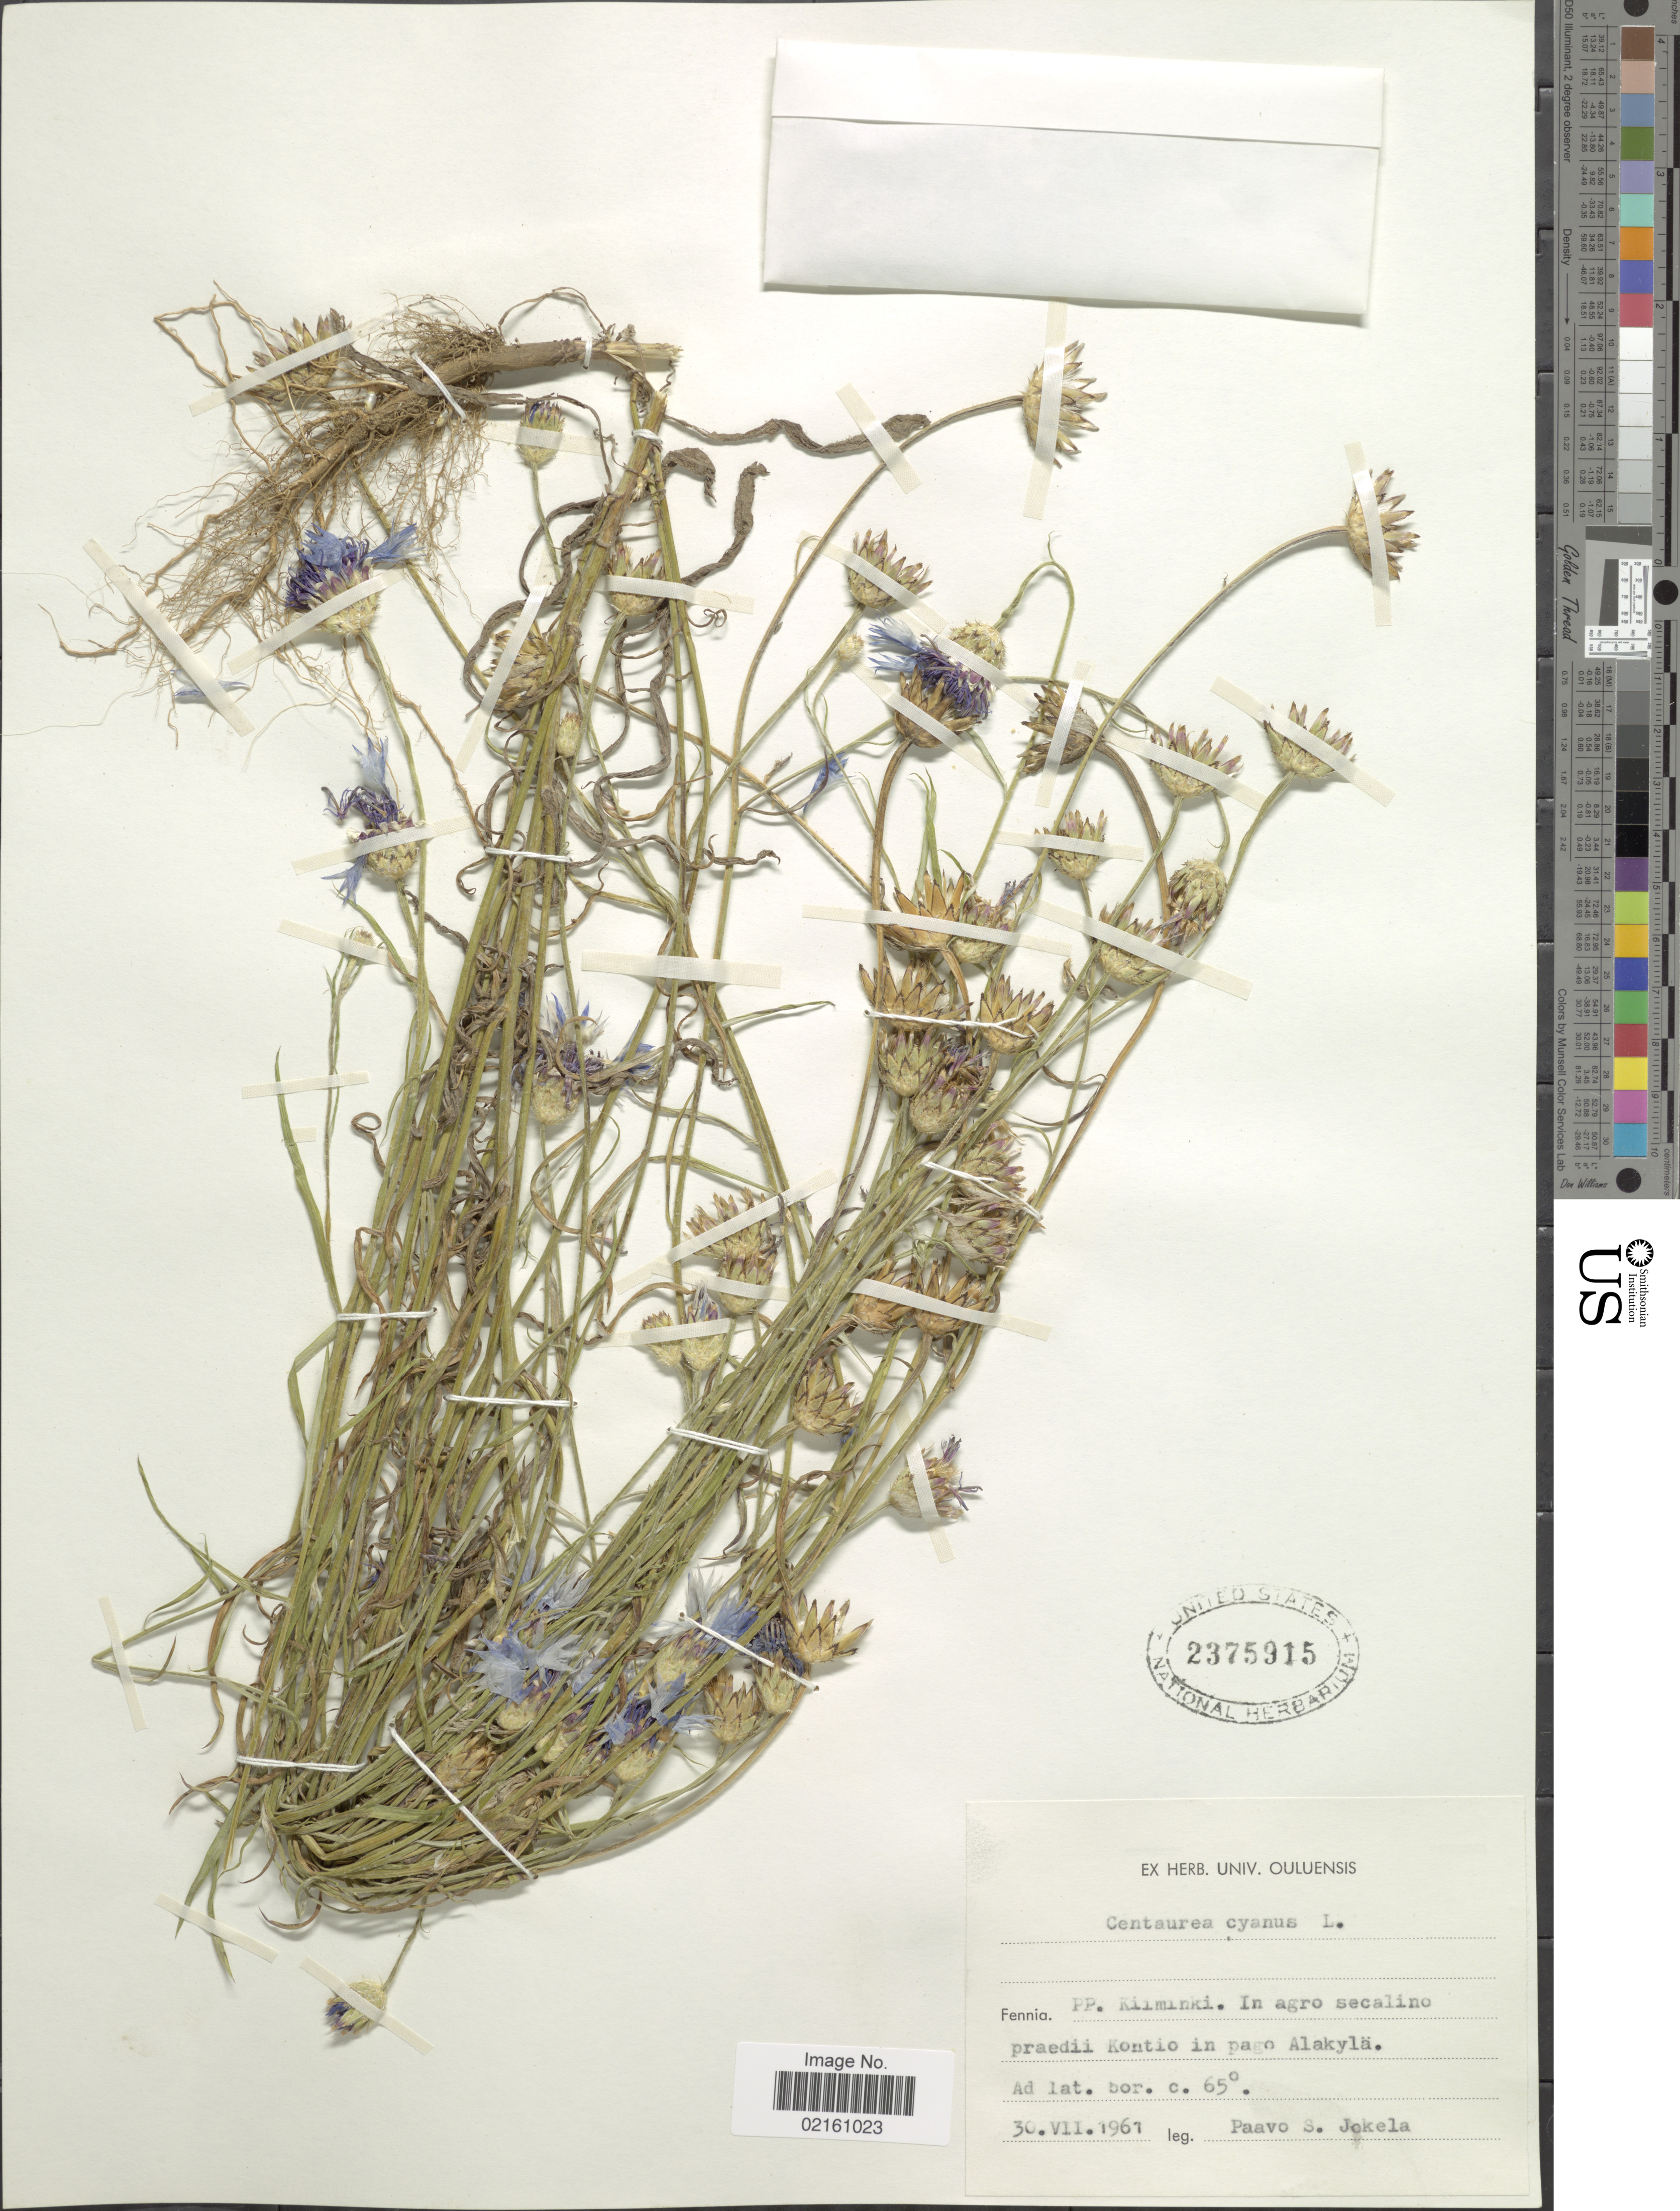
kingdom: Plantae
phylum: Tracheophyta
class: Magnoliopsida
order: Asterales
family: Asteraceae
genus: Centaurea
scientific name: Centaurea cyanus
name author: L.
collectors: P. Jokela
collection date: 1961-07-30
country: Finland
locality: Fennia, PP. Kiiminki, Kontio in pago Alakyla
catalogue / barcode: US 2375915